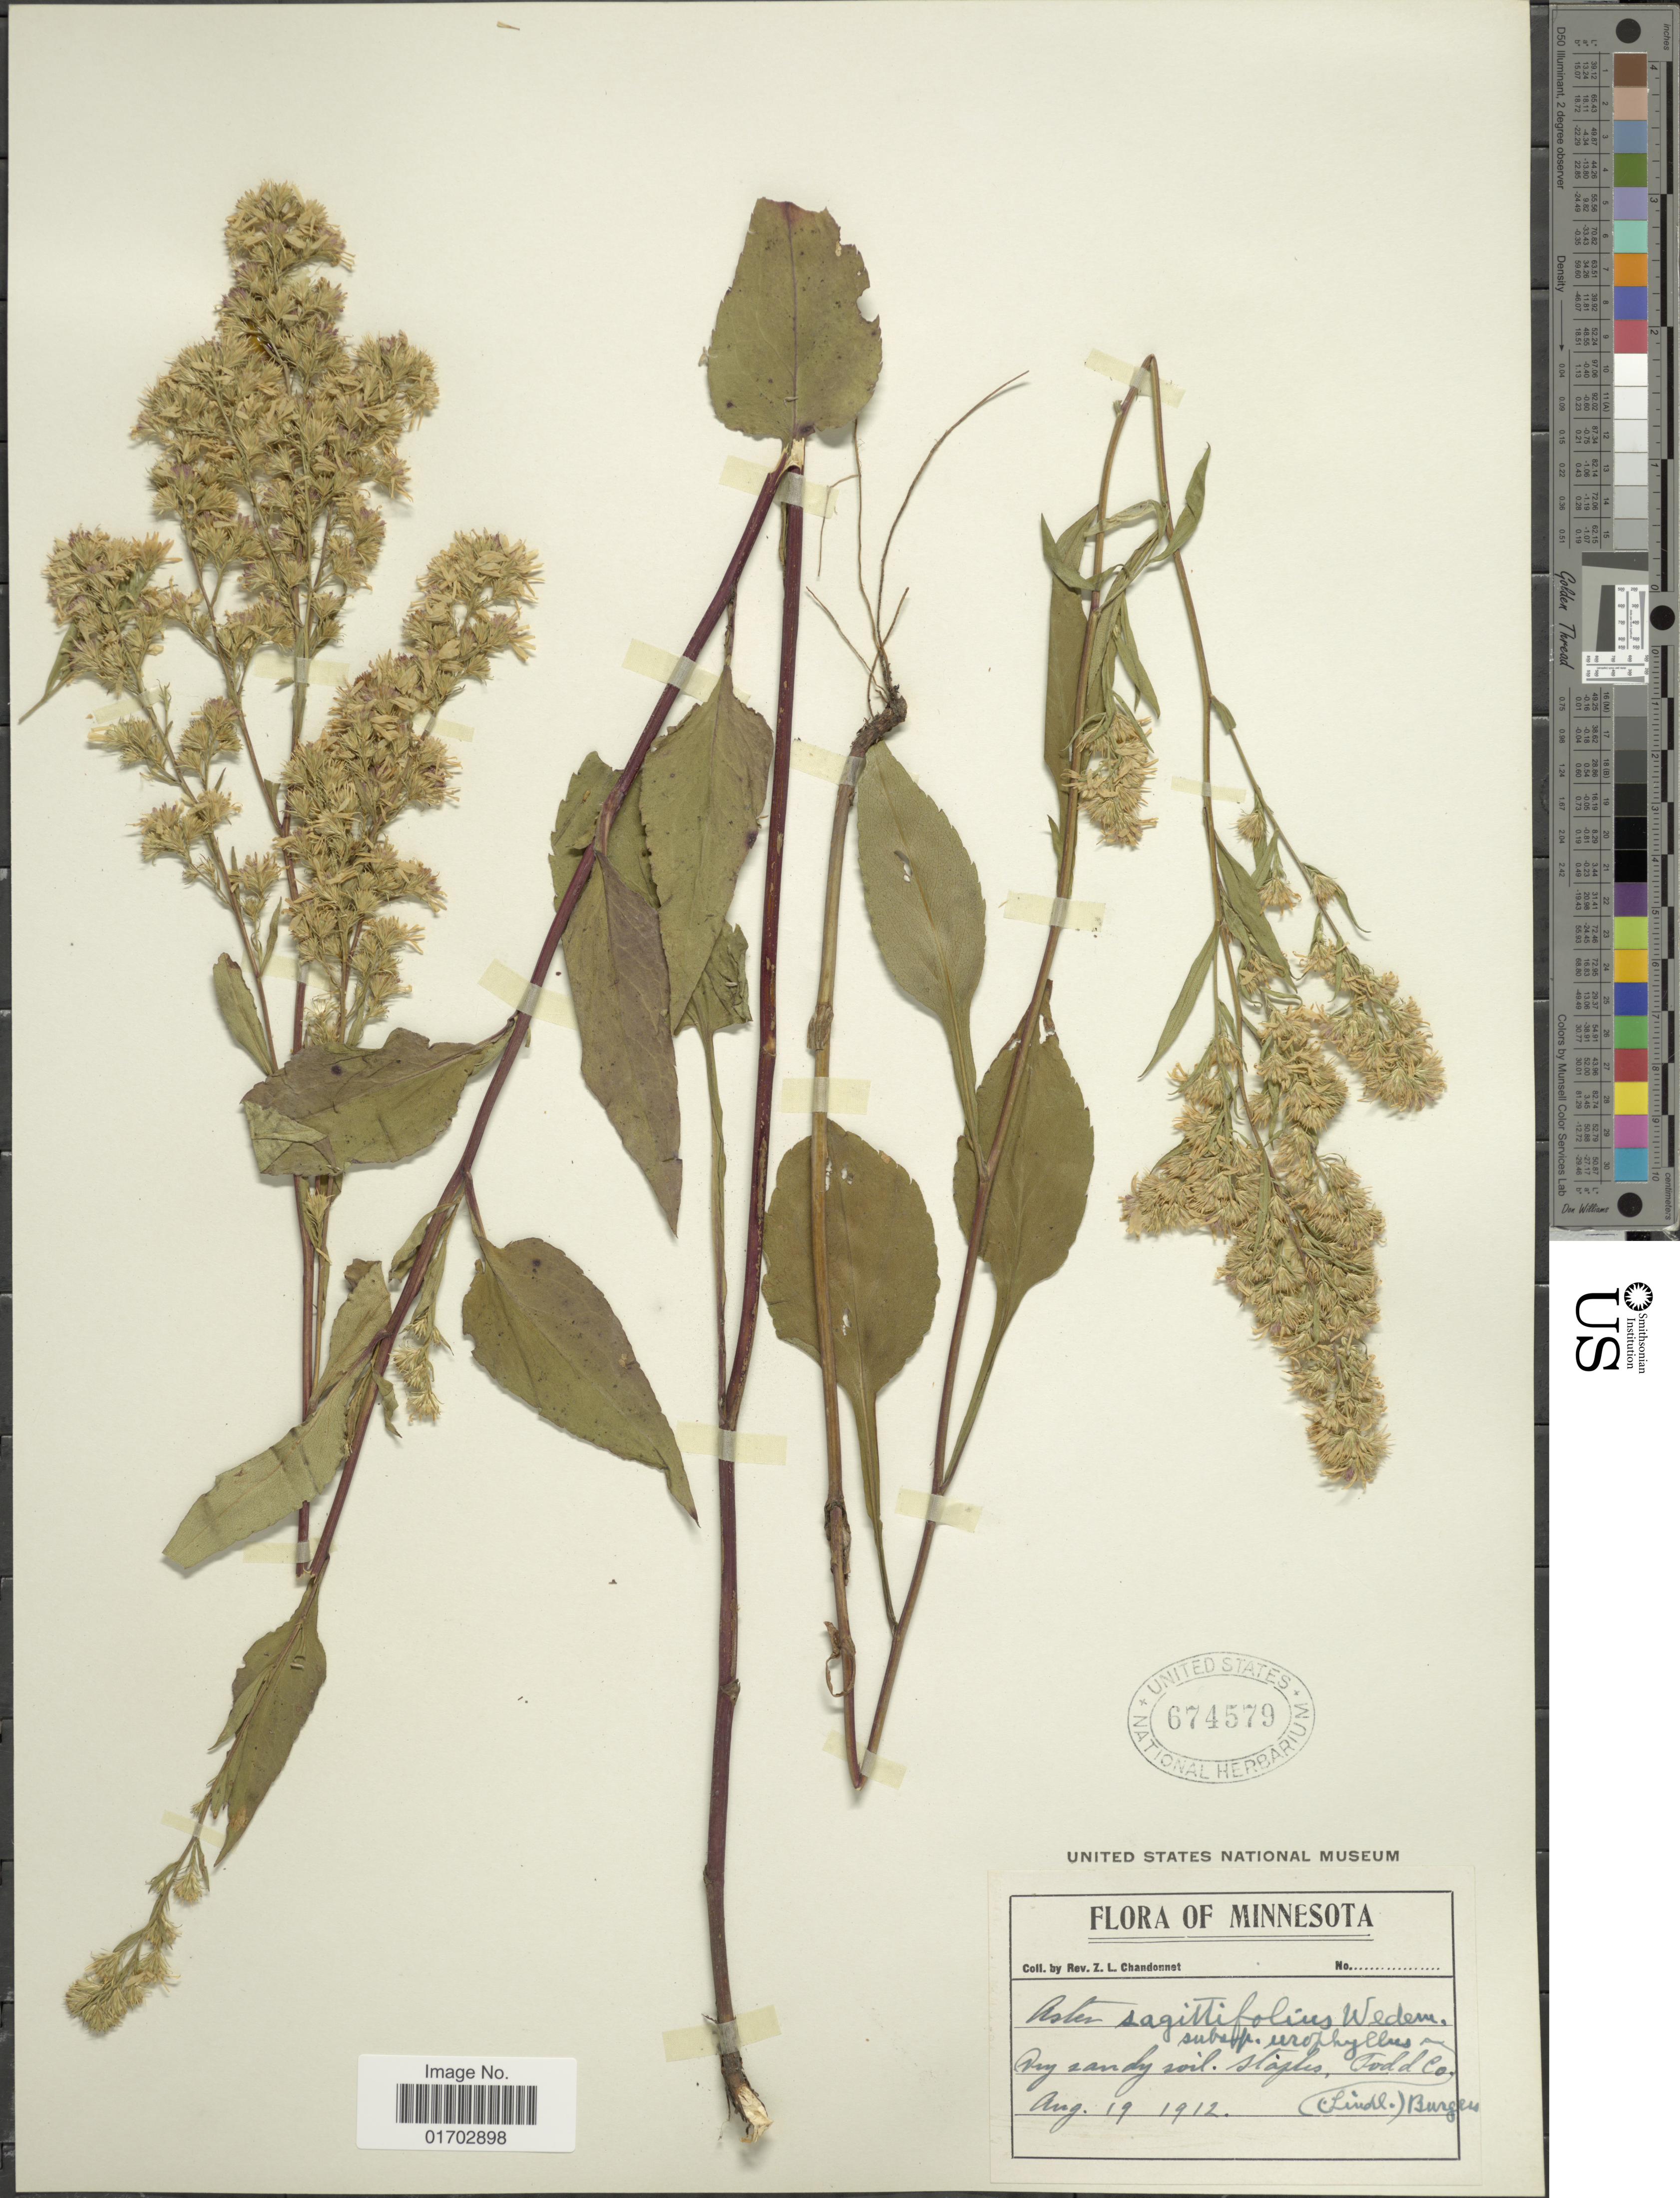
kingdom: Plantae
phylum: Tracheophyta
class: Magnoliopsida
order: Asterales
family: Asteraceae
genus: Symphyotrichum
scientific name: Symphyotrichum urophyllum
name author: (Lindl. ex DC.) G.L. Nesom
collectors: Z. Chandonnet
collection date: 1912-08-19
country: United States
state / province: Minnesota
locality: Todd Co.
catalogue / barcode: US 674579